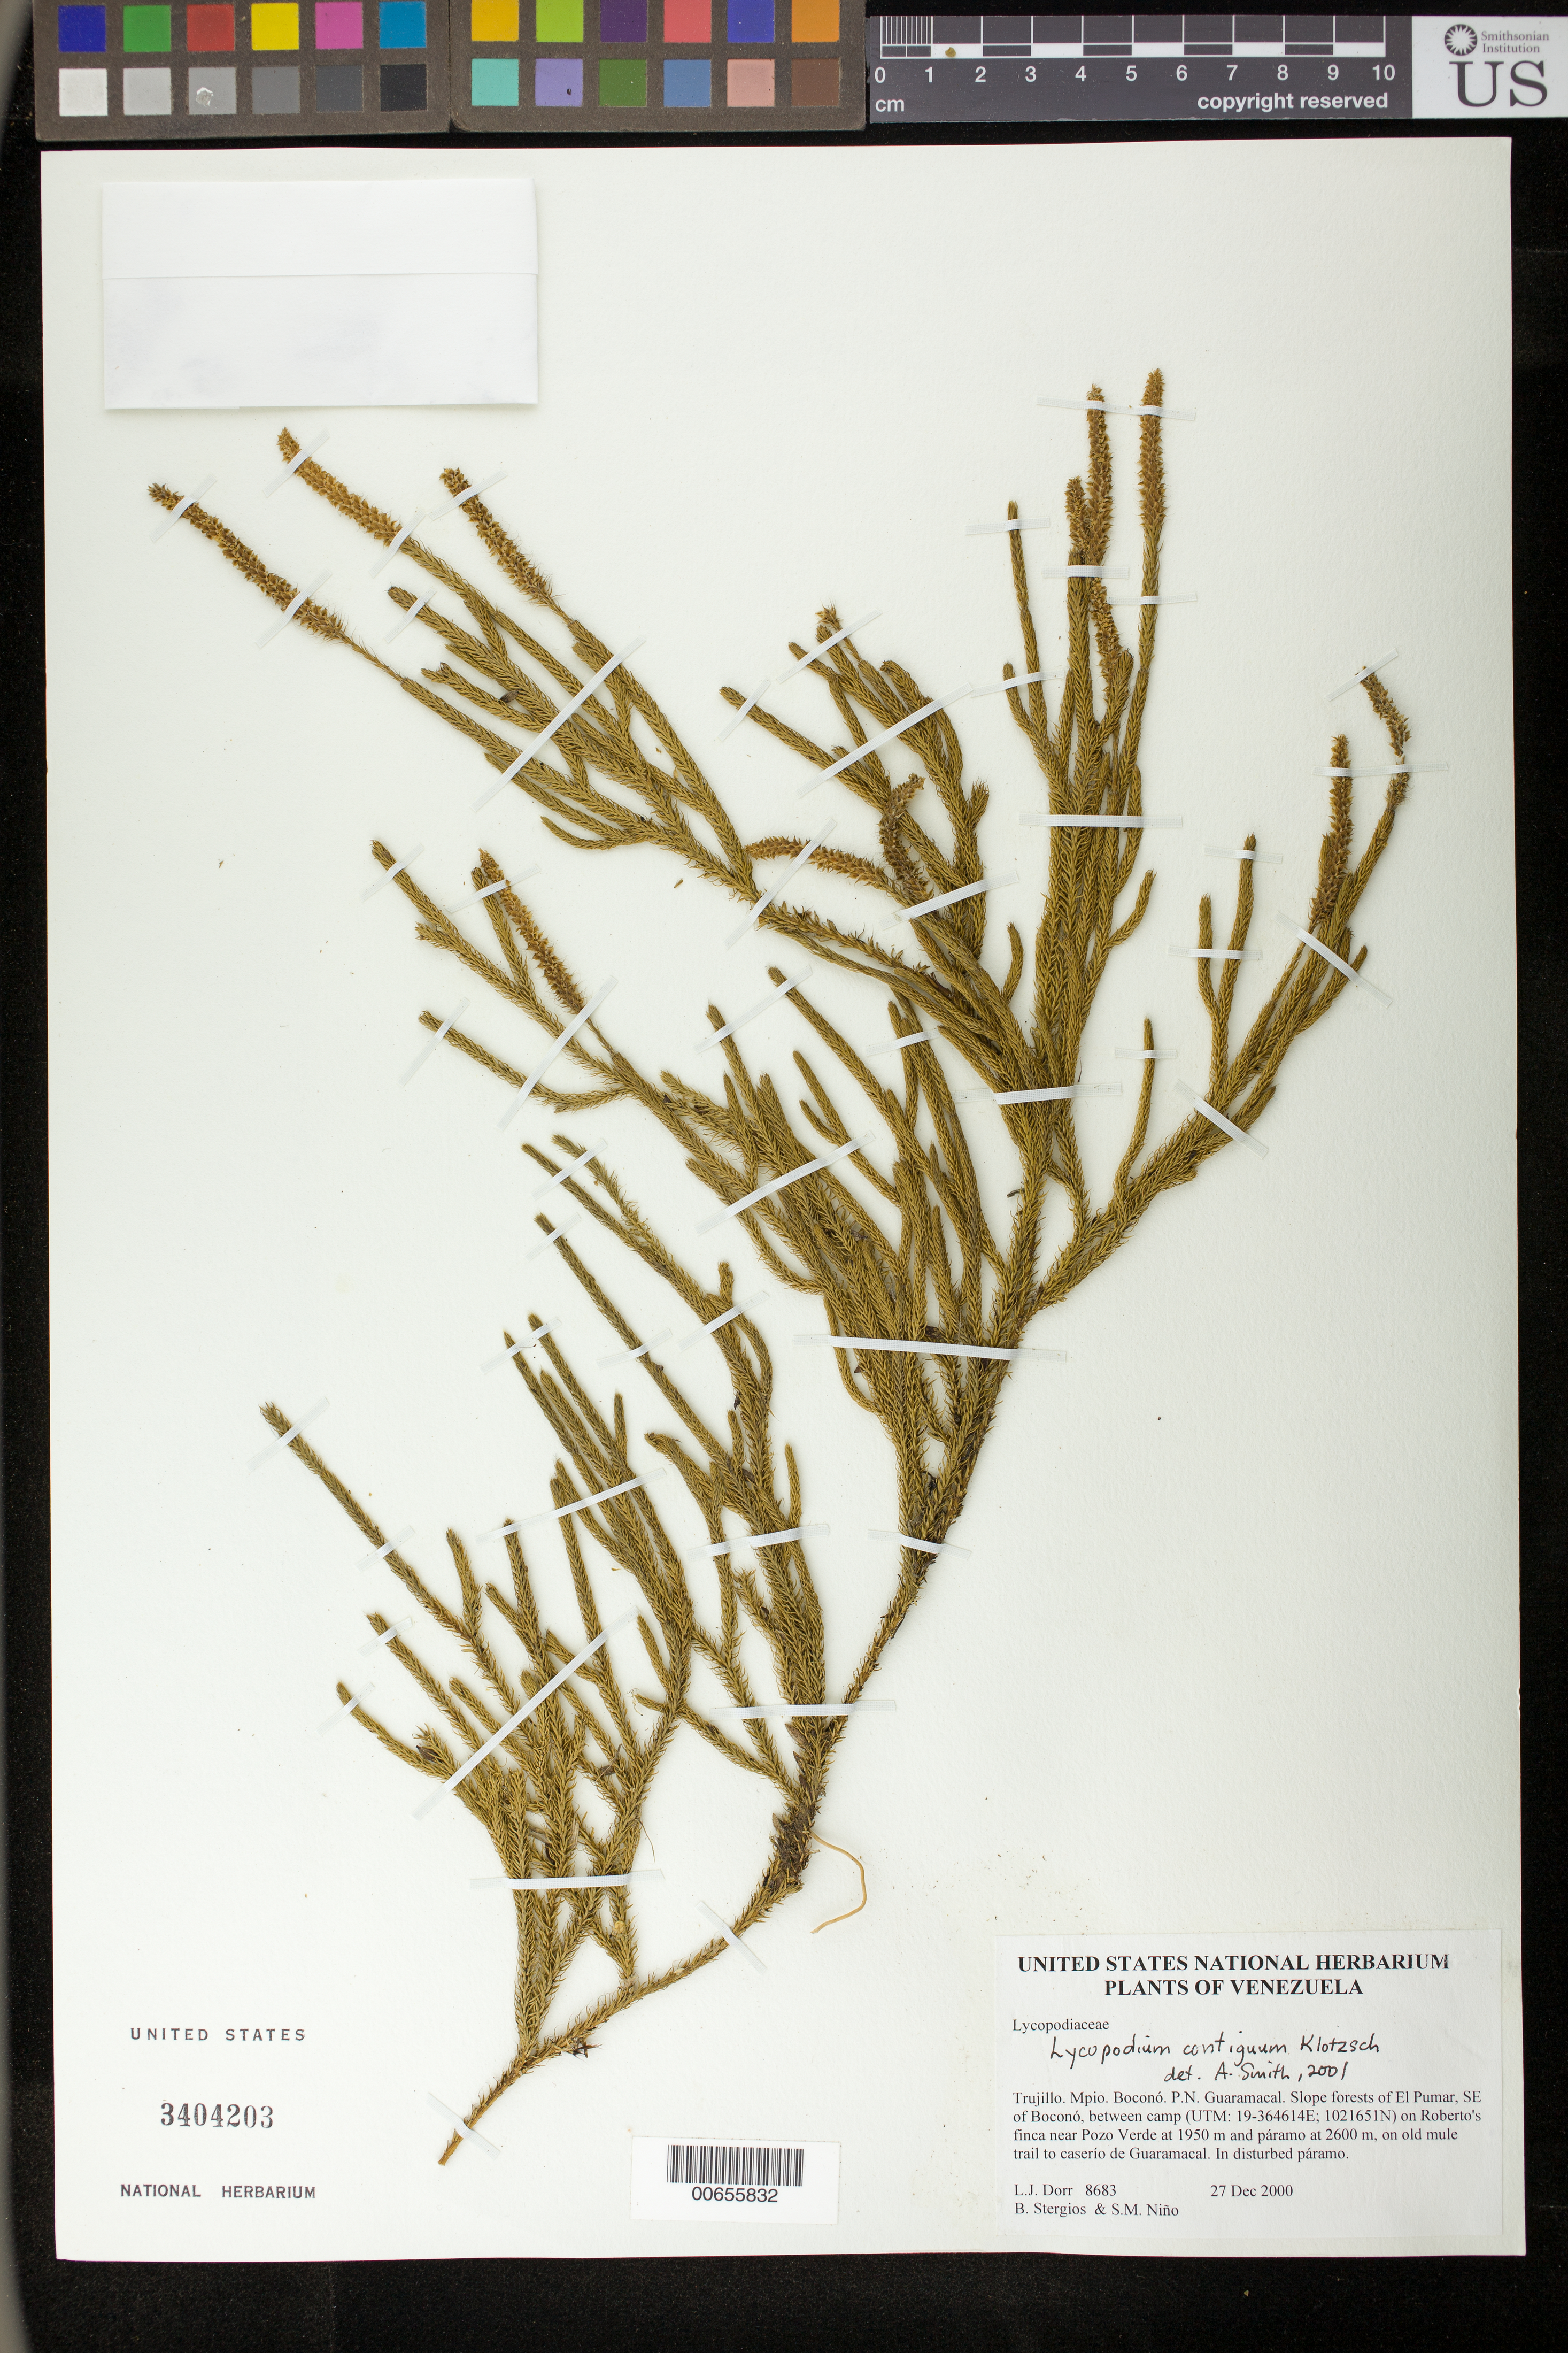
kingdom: Plantae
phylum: Tracheophyta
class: Lycopodiopsida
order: Lycopodiales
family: Lycopodiaceae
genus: Lycopodium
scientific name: Lycopodium clavatum subsp. contiguum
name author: (Klotzsch) B. Øllg.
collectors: L. J. Dorr, B. G. Stergios & S. M. Niño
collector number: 8683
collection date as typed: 27 Dec 2000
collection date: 2000-12-27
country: Venezuela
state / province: Trujillo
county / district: Boconó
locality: Parque Nacional Guaramacal. El Pumar, SE of Boconó, between camp on Roberto's finca near Pozo Verde at 1950 m and páramo at 2600 m, on old mule trail to caserío de Guaramacal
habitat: In disturbed páramo.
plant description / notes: PORT, US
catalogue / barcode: US 3404203